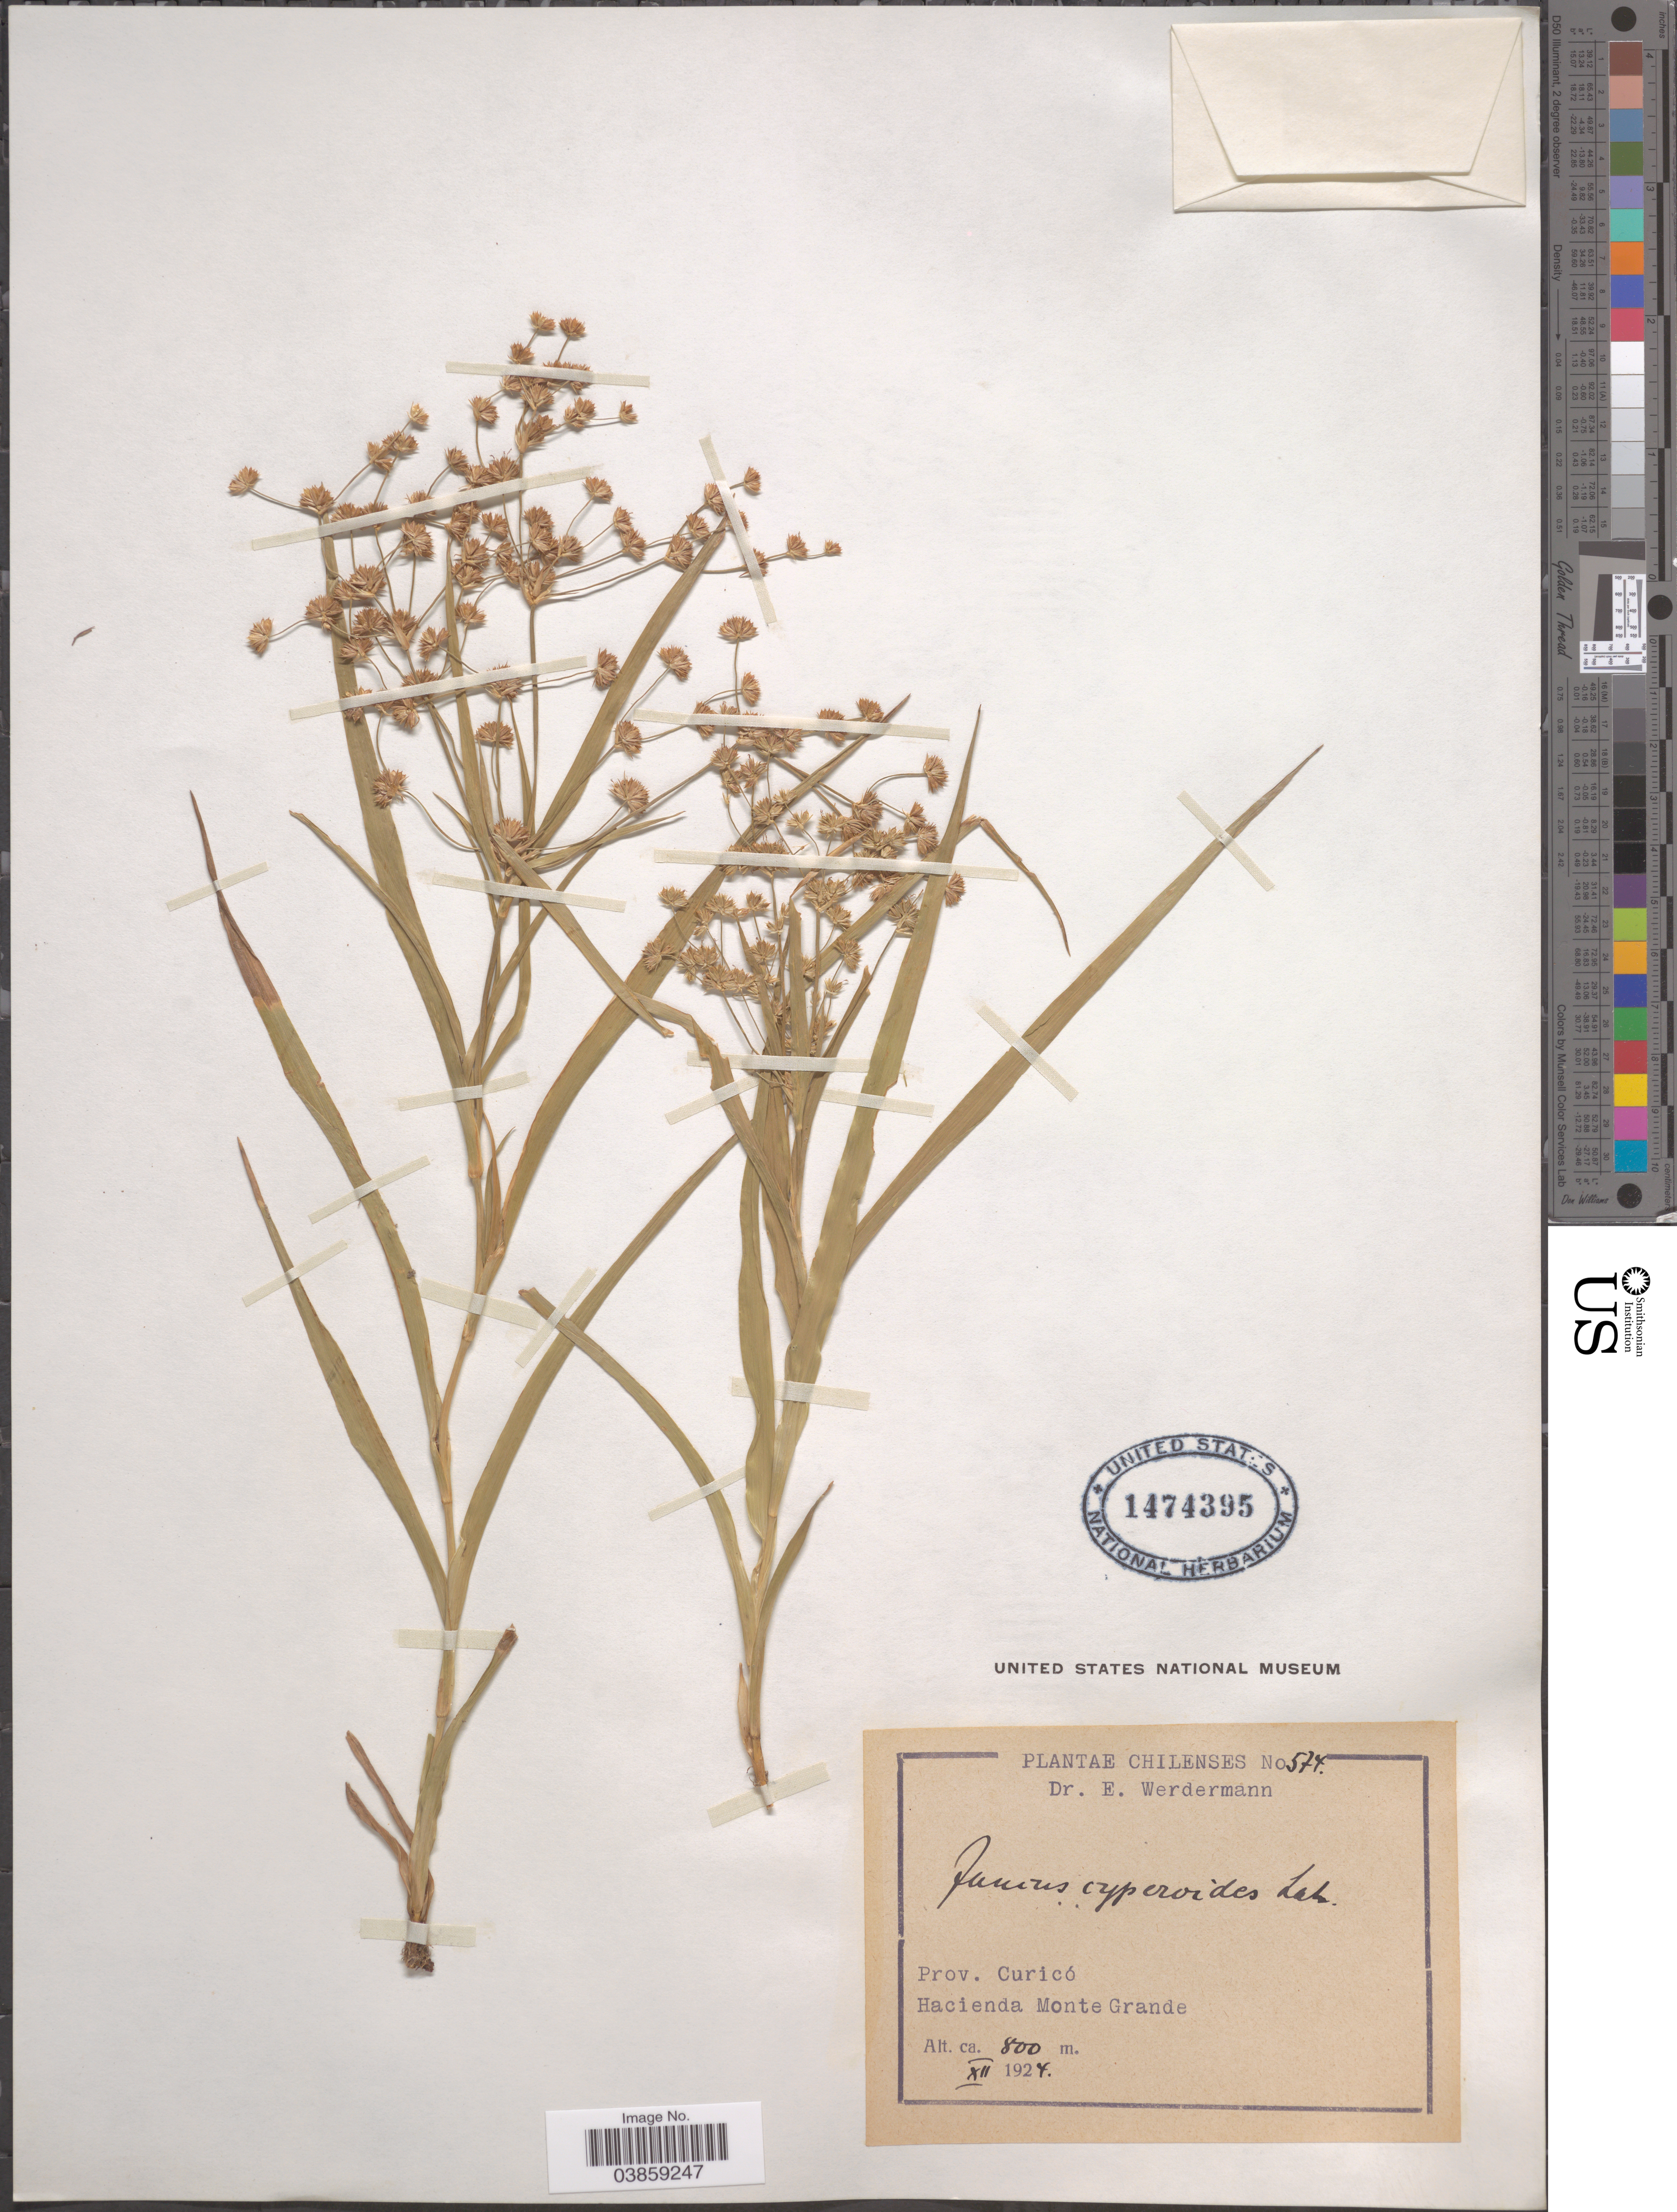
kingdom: Plantae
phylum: Tracheophyta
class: Liliopsida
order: Poales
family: Juncaceae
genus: Juncus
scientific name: Juncus cyperoides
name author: Laharpe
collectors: E. Wedermann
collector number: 574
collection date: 1924-12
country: Chile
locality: Prov. Curicó. Hacienda Monte Grande.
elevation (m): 800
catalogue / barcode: US 1474395